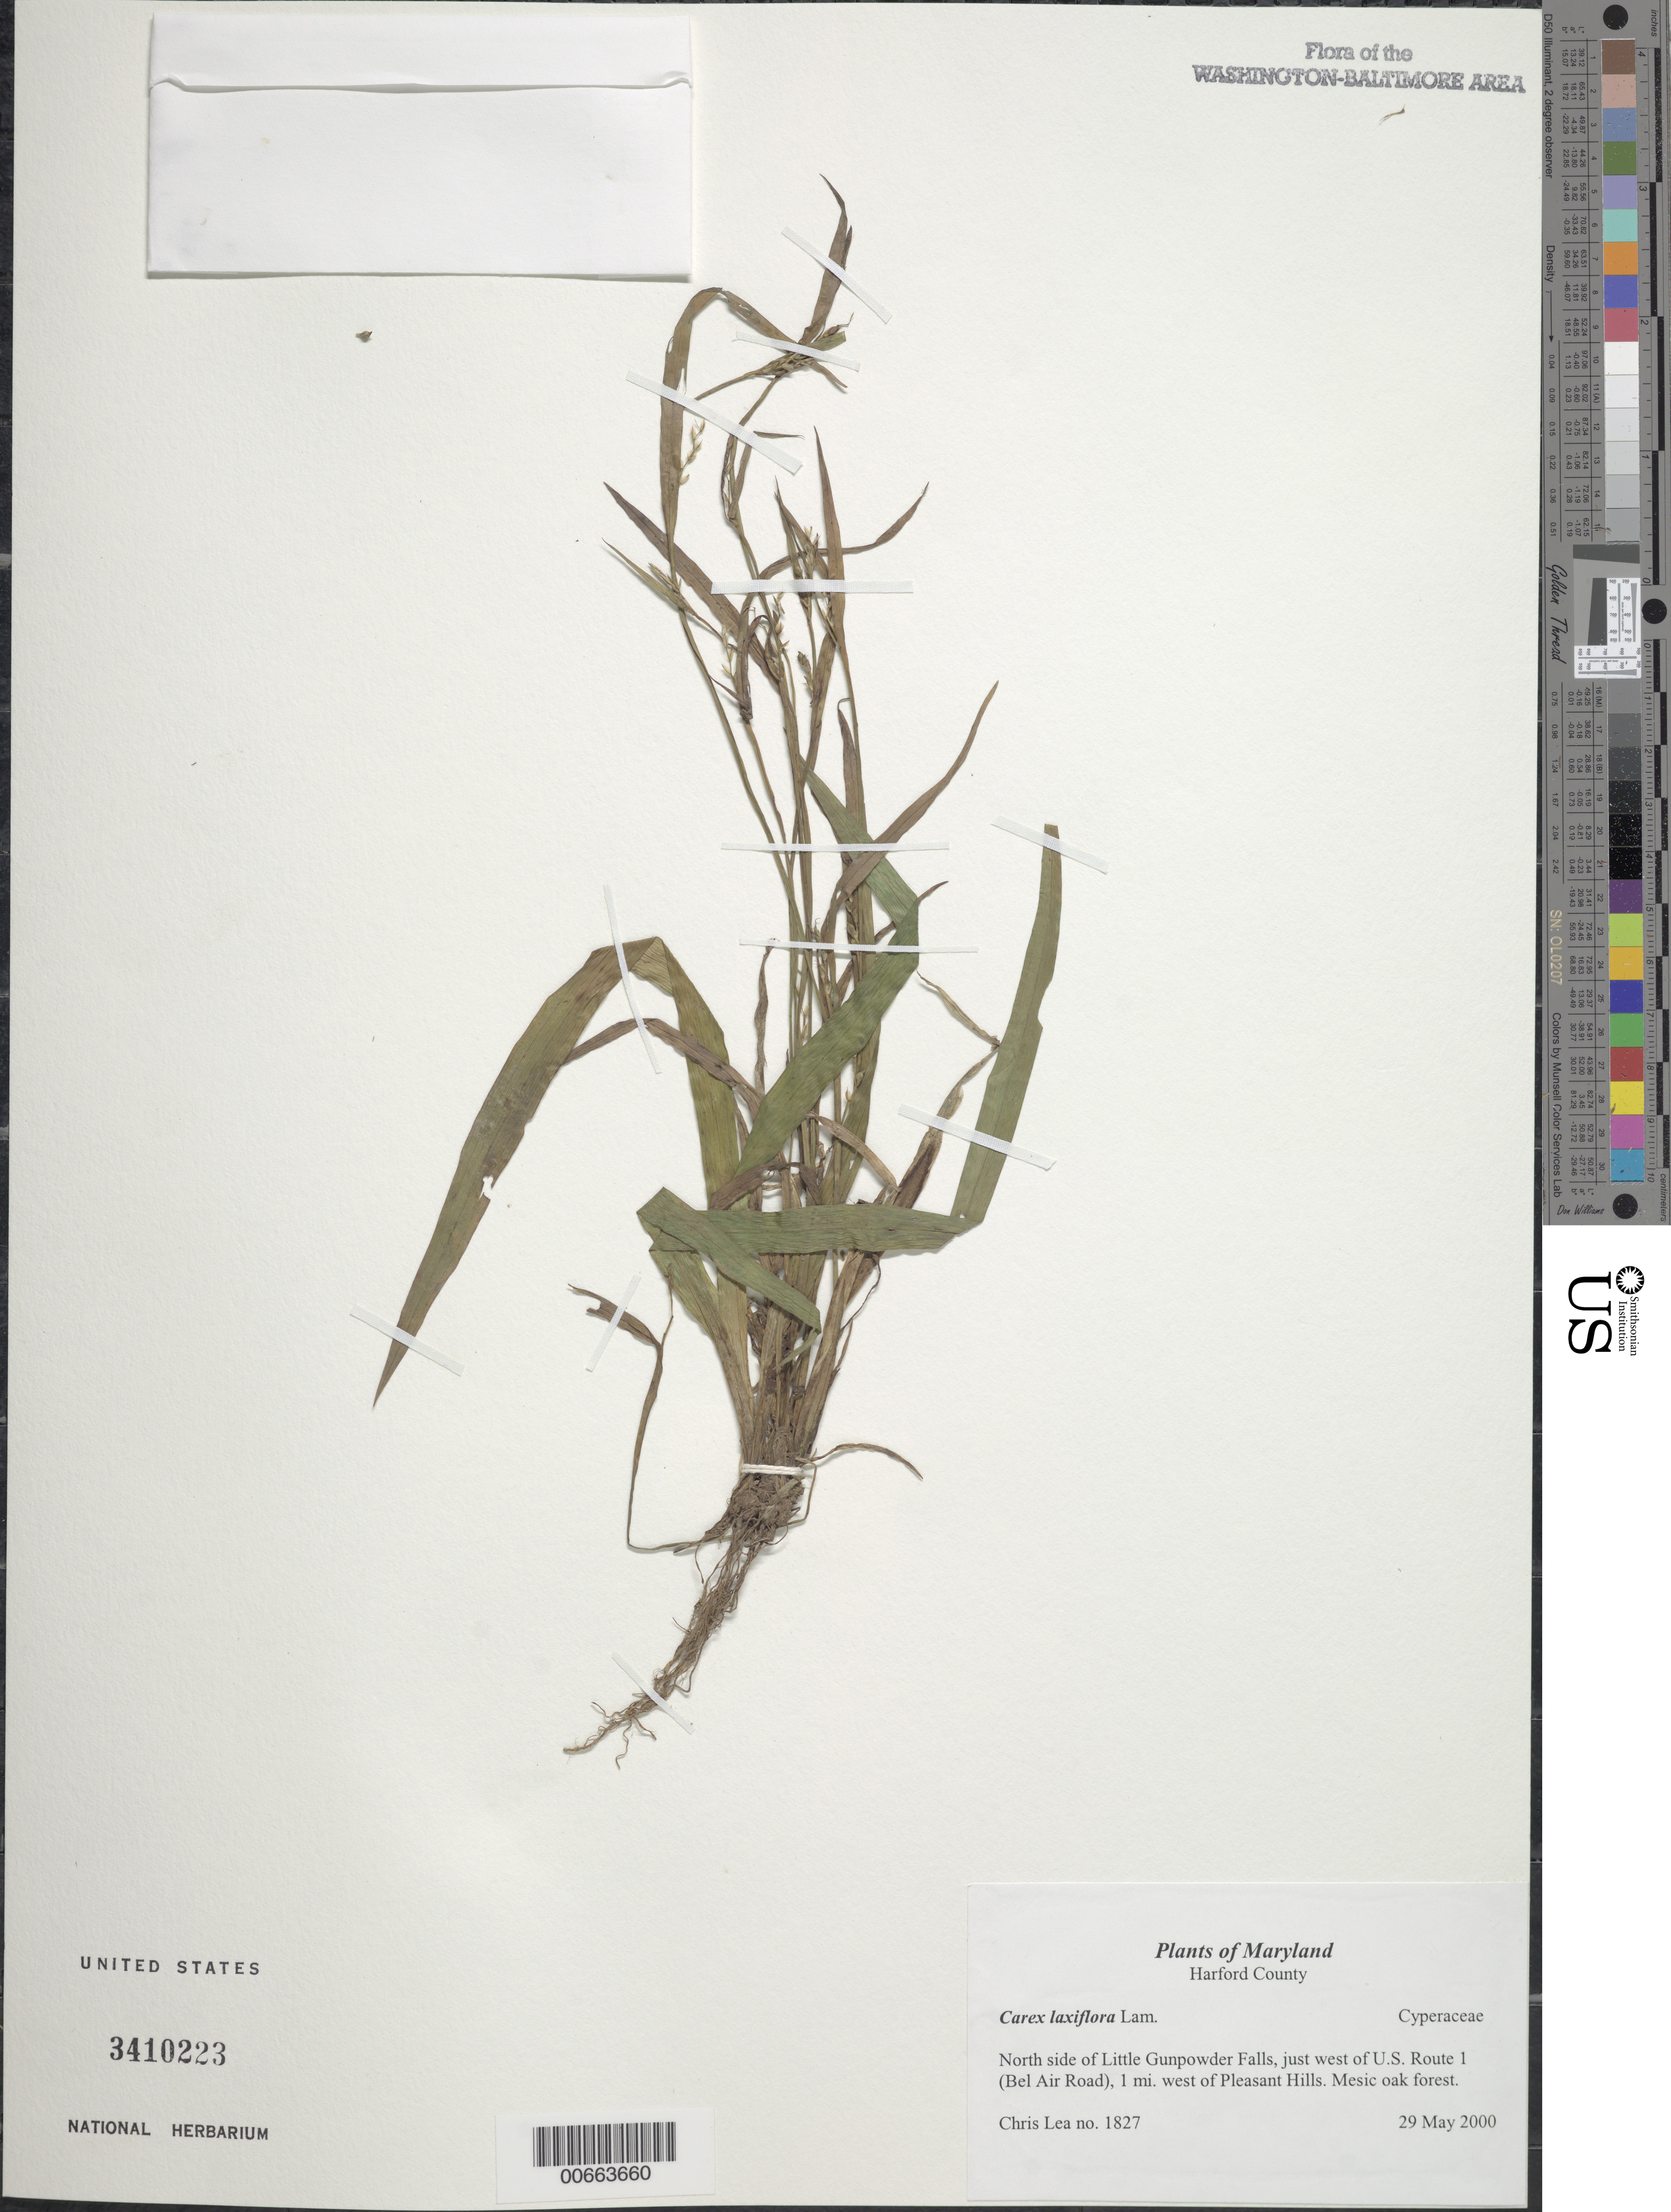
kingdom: Plantae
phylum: Tracheophyta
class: Liliopsida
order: Poales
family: Cyperaceae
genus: Carex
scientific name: Carex laxiflora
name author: Lam.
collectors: C. Lea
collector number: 1827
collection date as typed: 29 May 2000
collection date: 2000-05-29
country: United States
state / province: Maryland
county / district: Harford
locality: North side of Little Gunpowder Falls, just west of U.S. Route 1 (Bel Air Road), 1 mi. west of Pleasant Hills.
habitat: Mesic oak forest.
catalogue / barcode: US 3410223